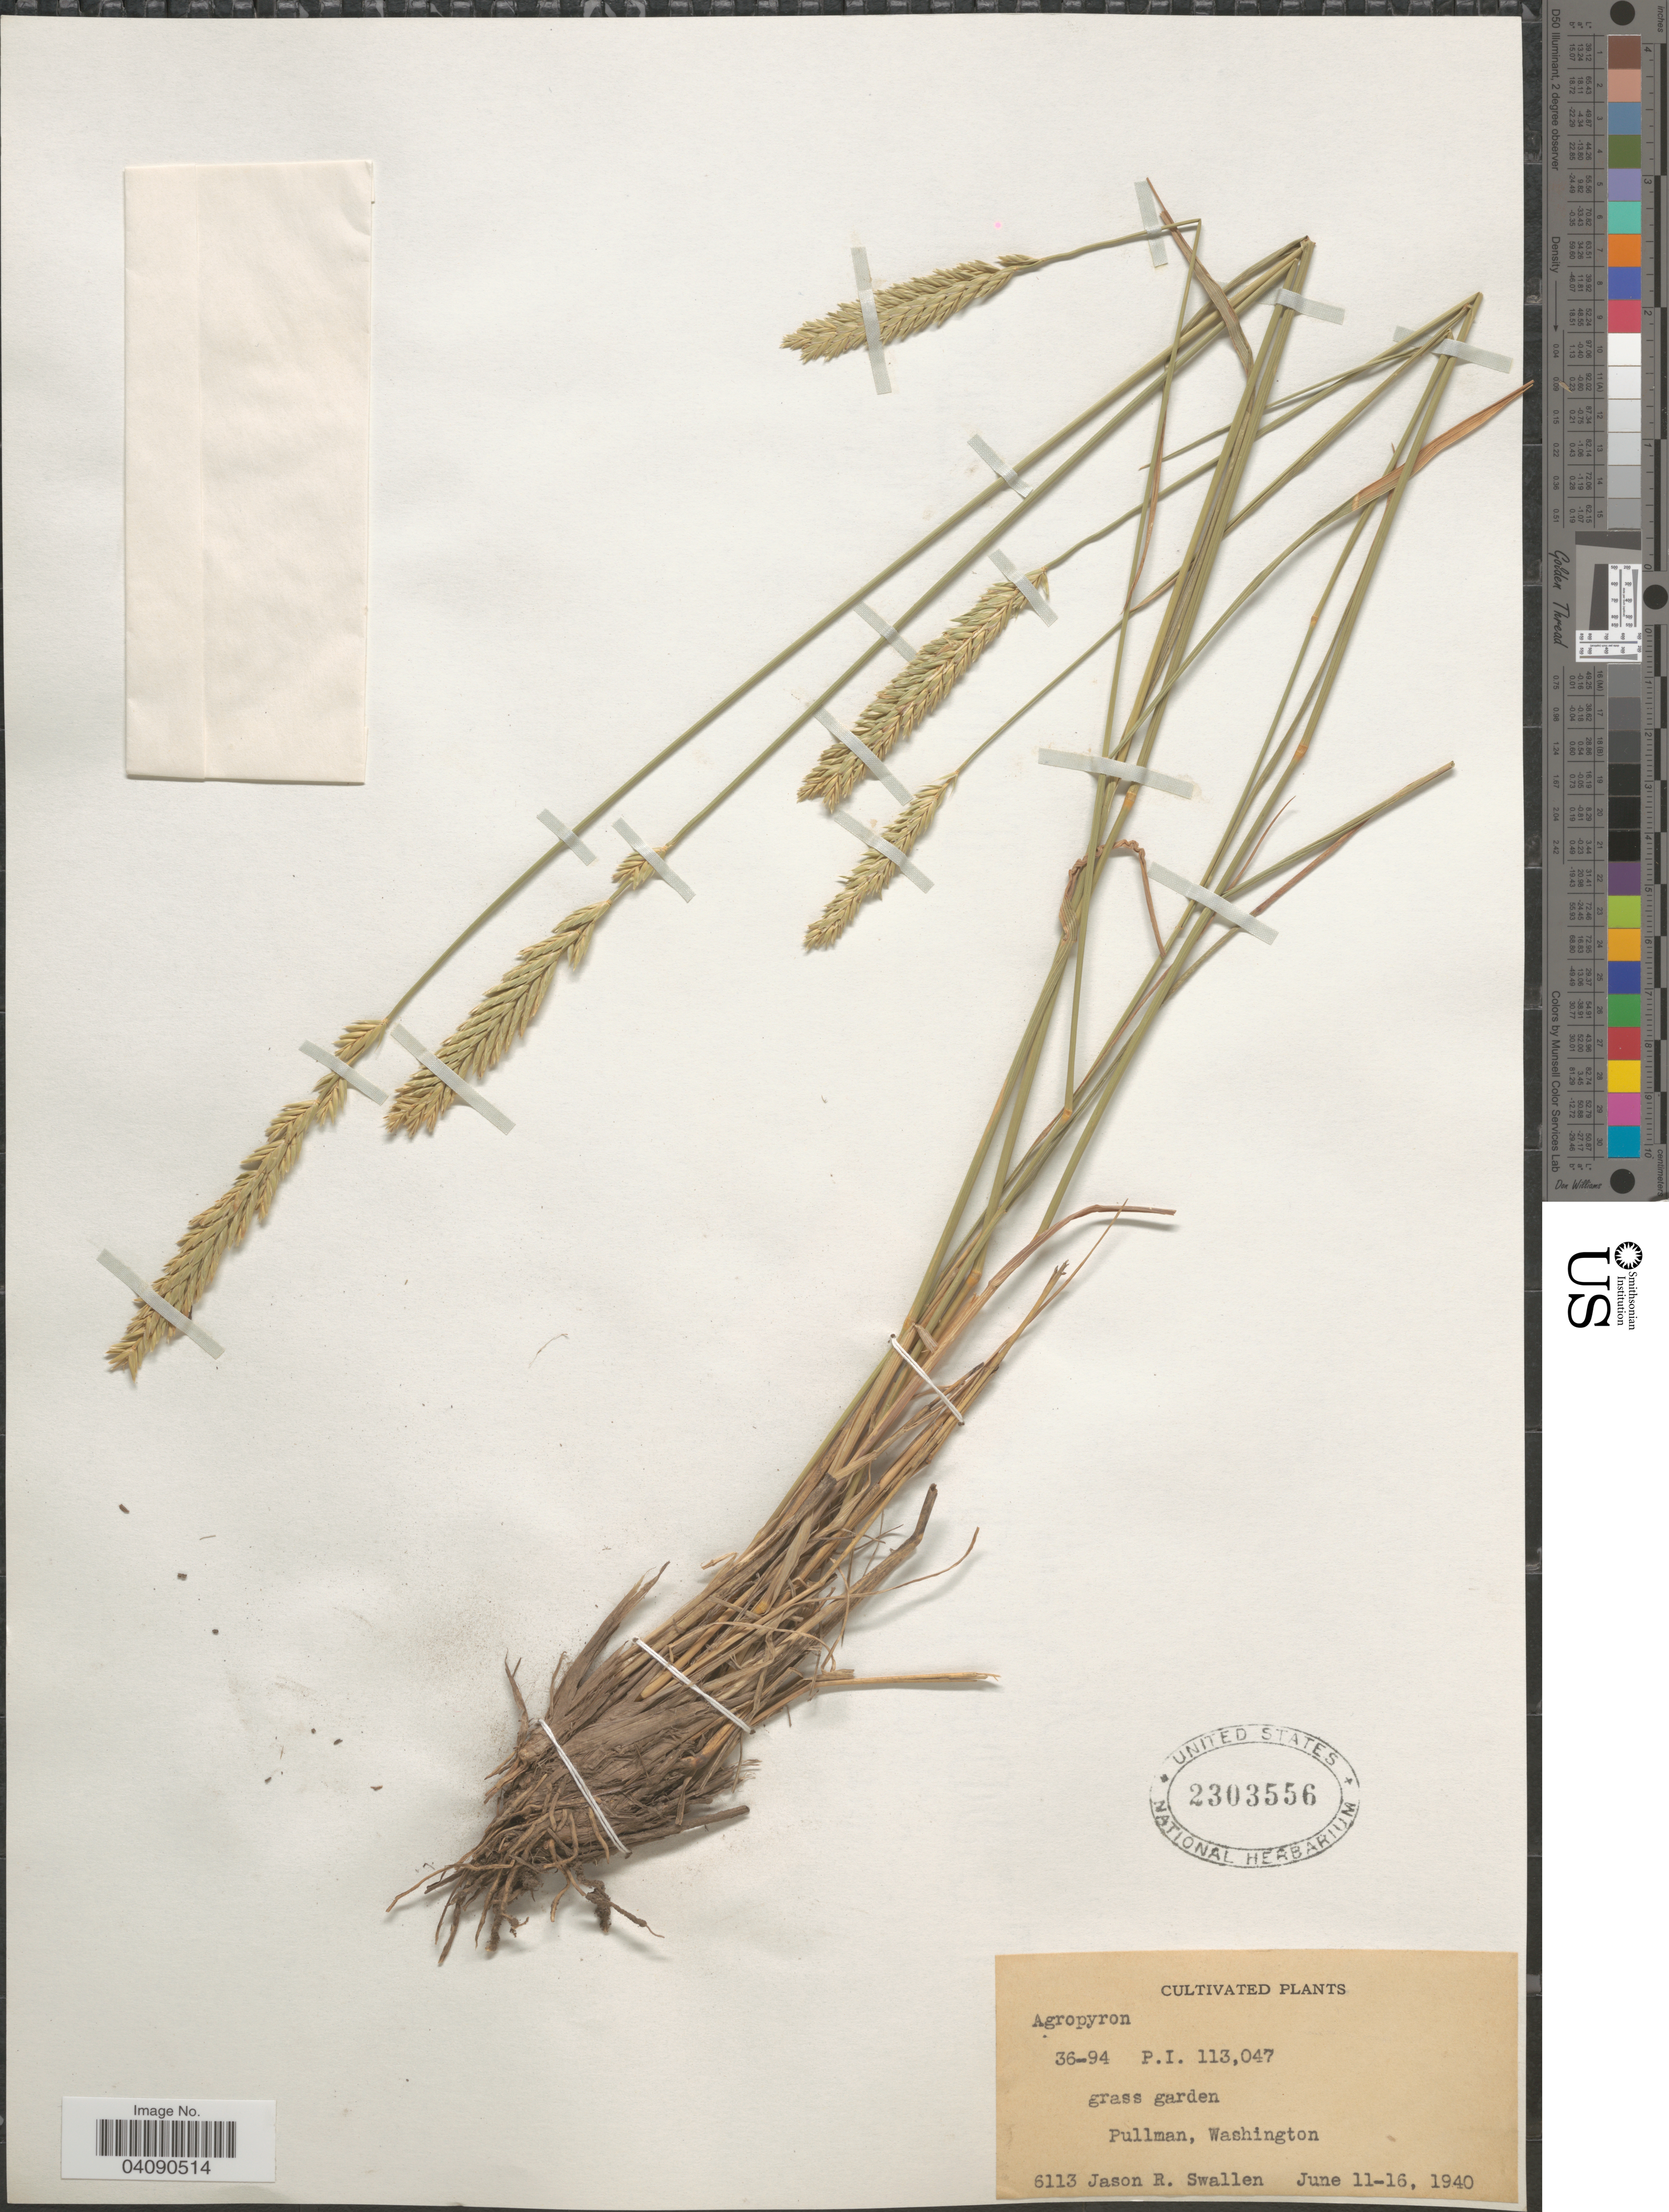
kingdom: Plantae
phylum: Tracheophyta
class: Liliopsida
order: Poales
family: Poaceae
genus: Agropyron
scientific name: Agropyron sp.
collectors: J. R. Swallen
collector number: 6113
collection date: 1940-06-11/1940-06-16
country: United States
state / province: Washington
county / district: Whitman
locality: Grass garden. Pullman.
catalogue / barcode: US 2303556